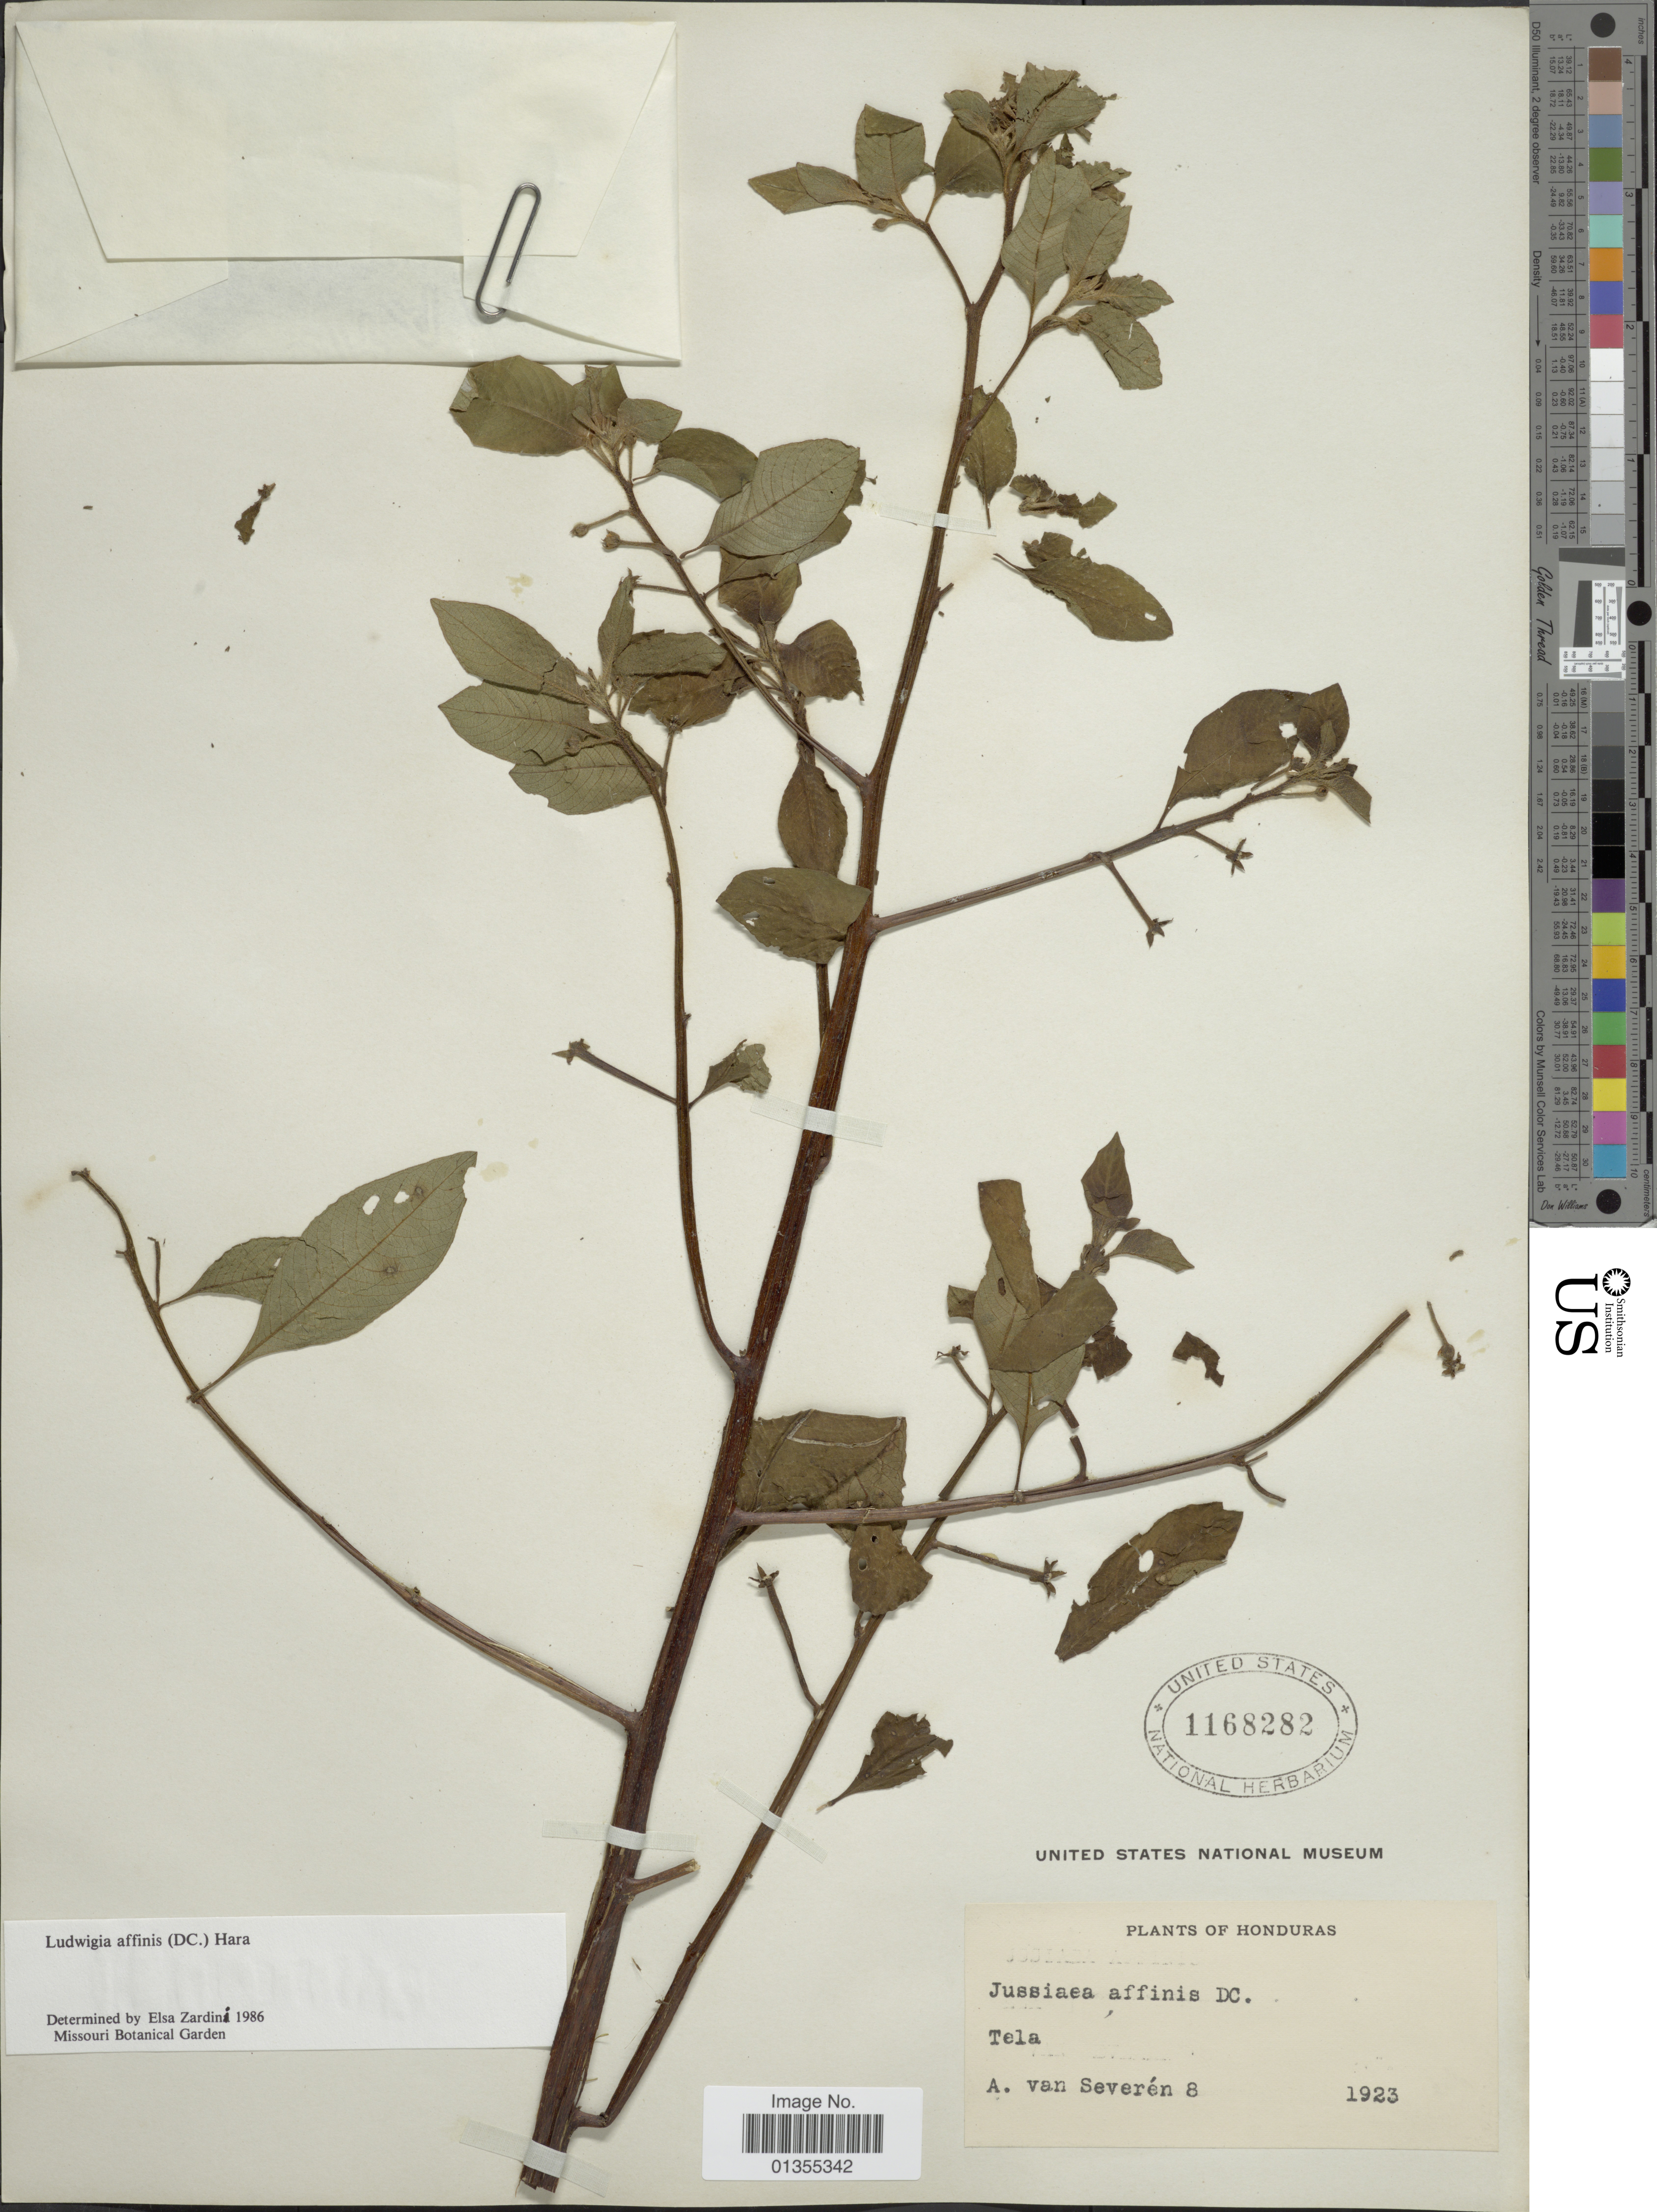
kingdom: Plantae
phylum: Tracheophyta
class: Magnoliopsida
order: Myrtales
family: Onagraceae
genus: Ludwigia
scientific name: Ludwigia affinis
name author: (DC.) H. Hara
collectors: A. Van Severen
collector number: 8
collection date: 1923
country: Honduras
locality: Tela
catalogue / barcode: US 1168282